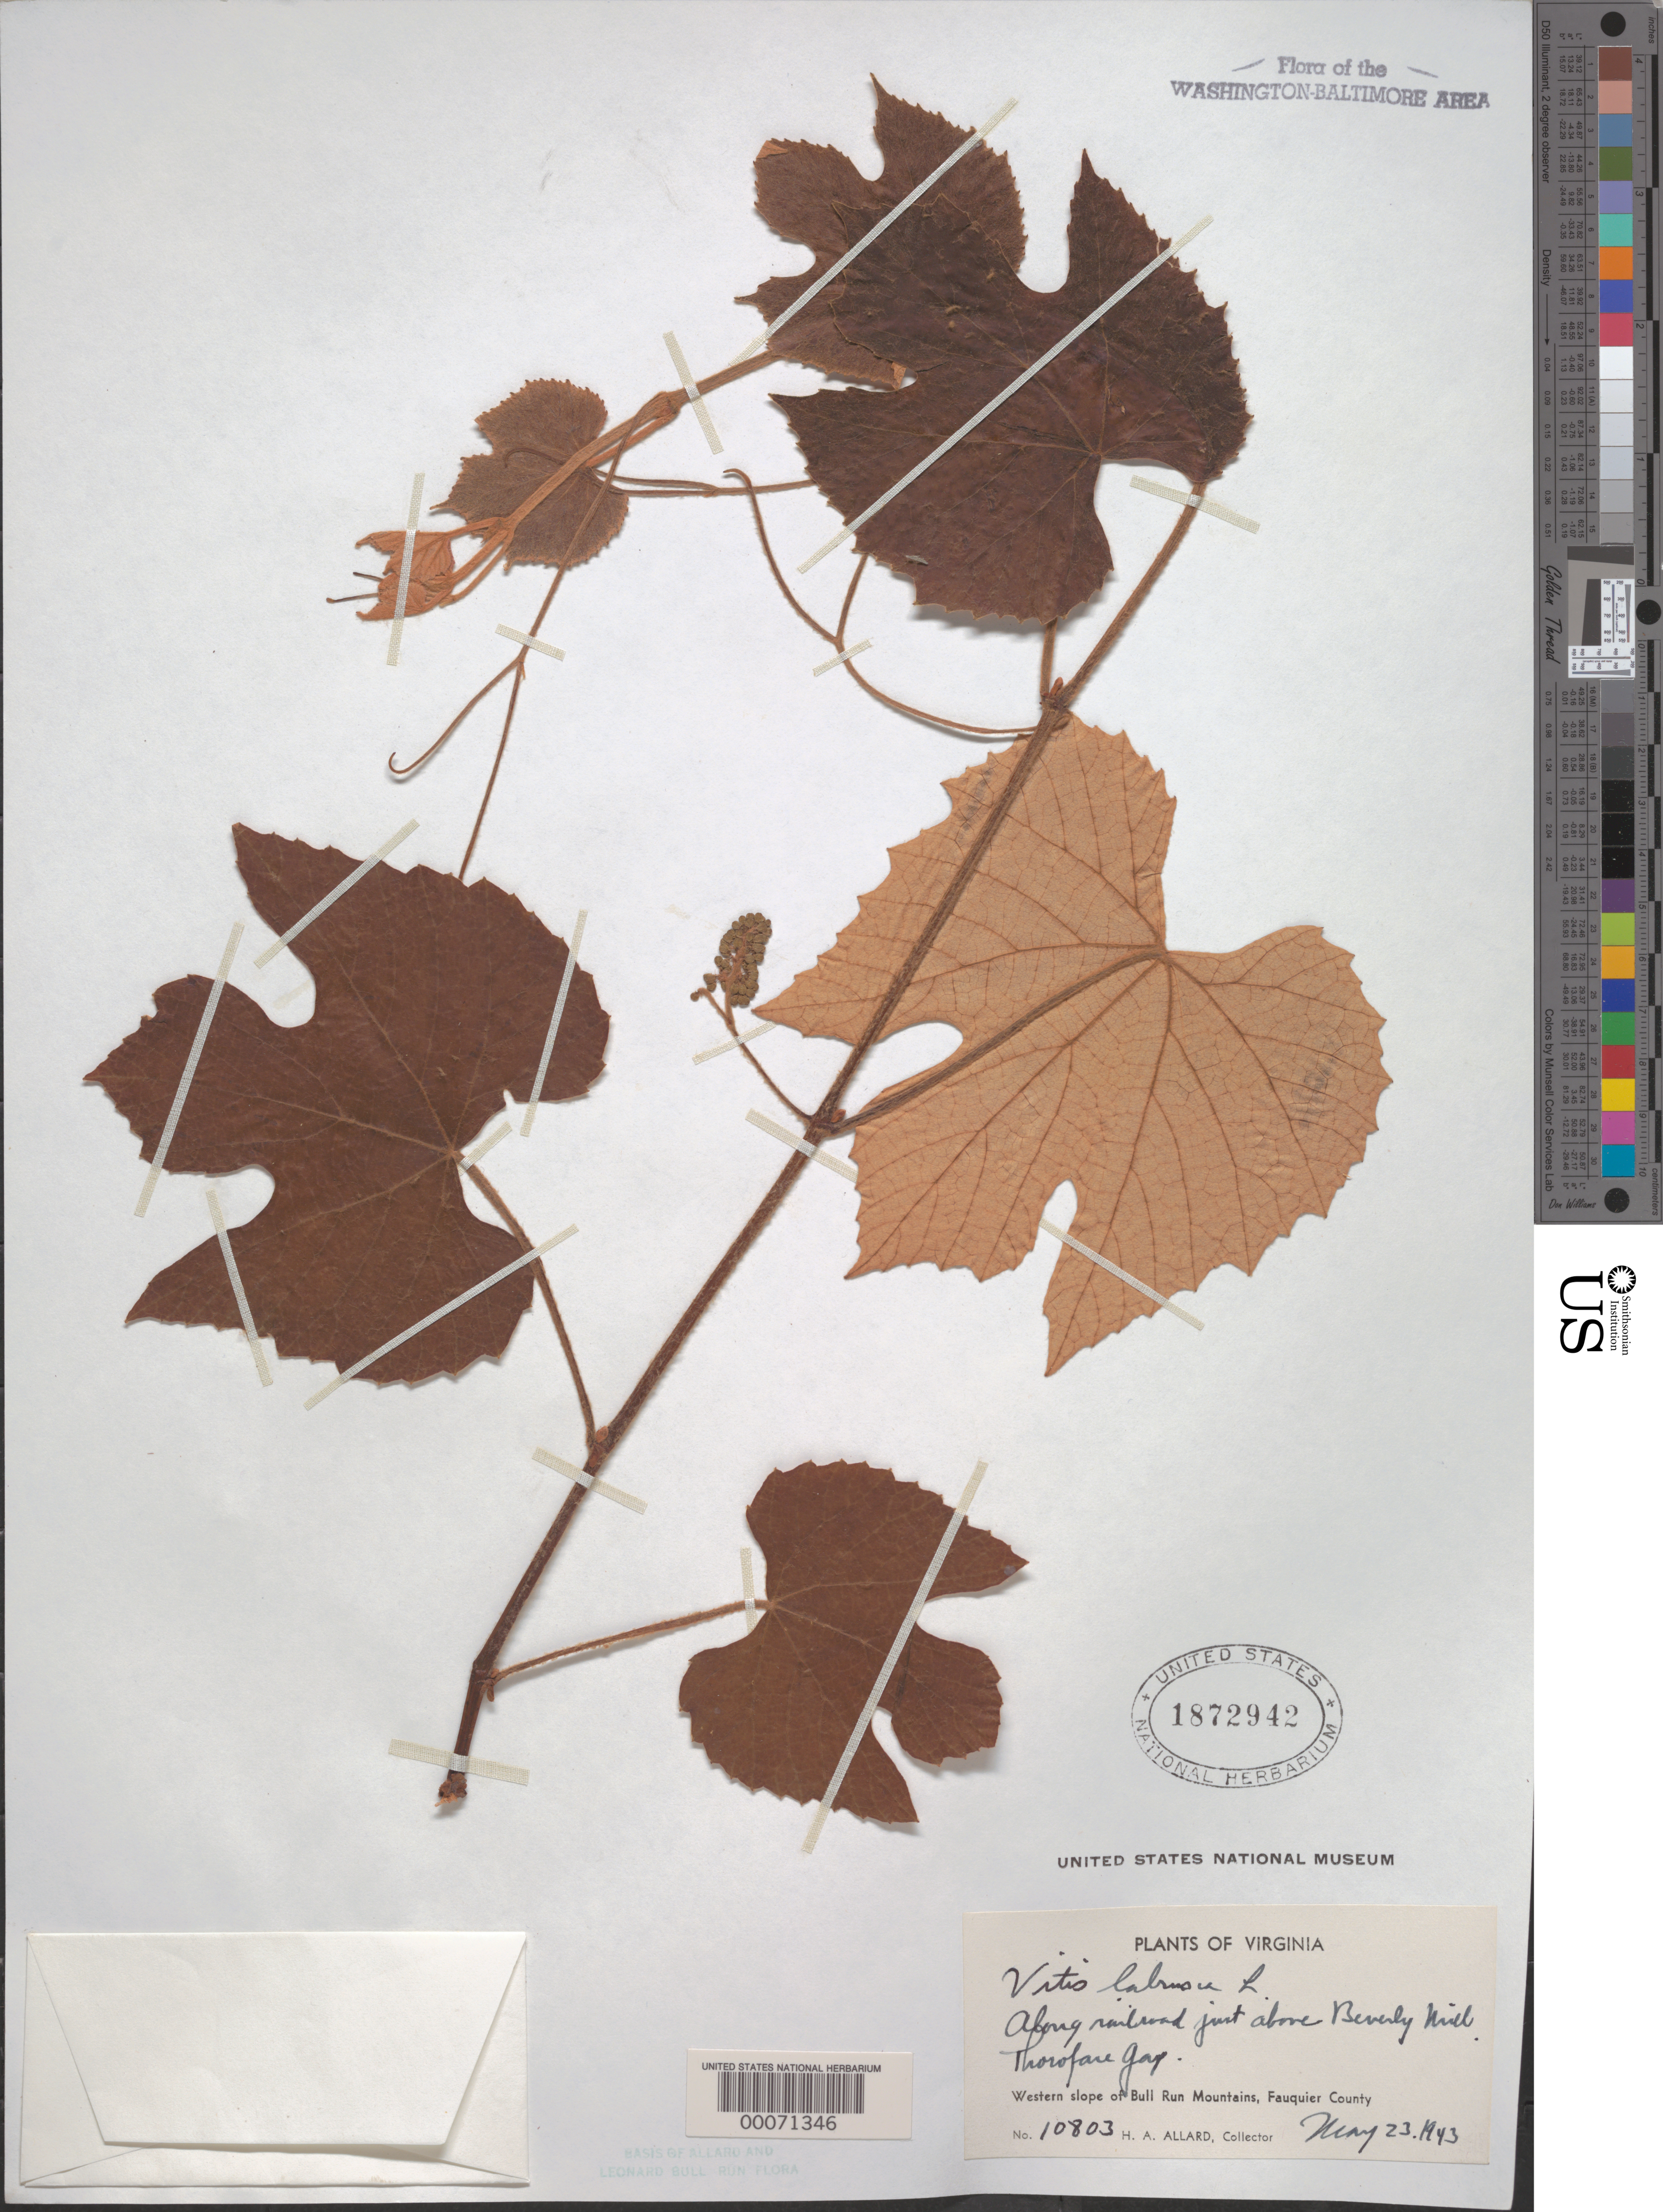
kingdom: Plantae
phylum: Tracheophyta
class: Magnoliopsida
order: Vitales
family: Vitaceae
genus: Vitis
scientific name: Vitis labrusca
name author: L.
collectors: H. A. Allard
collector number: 10803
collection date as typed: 23 May 1943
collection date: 1943-05-23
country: United States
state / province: Virginia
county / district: Fauquier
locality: Above Beverley Mill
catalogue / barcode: US 1872942